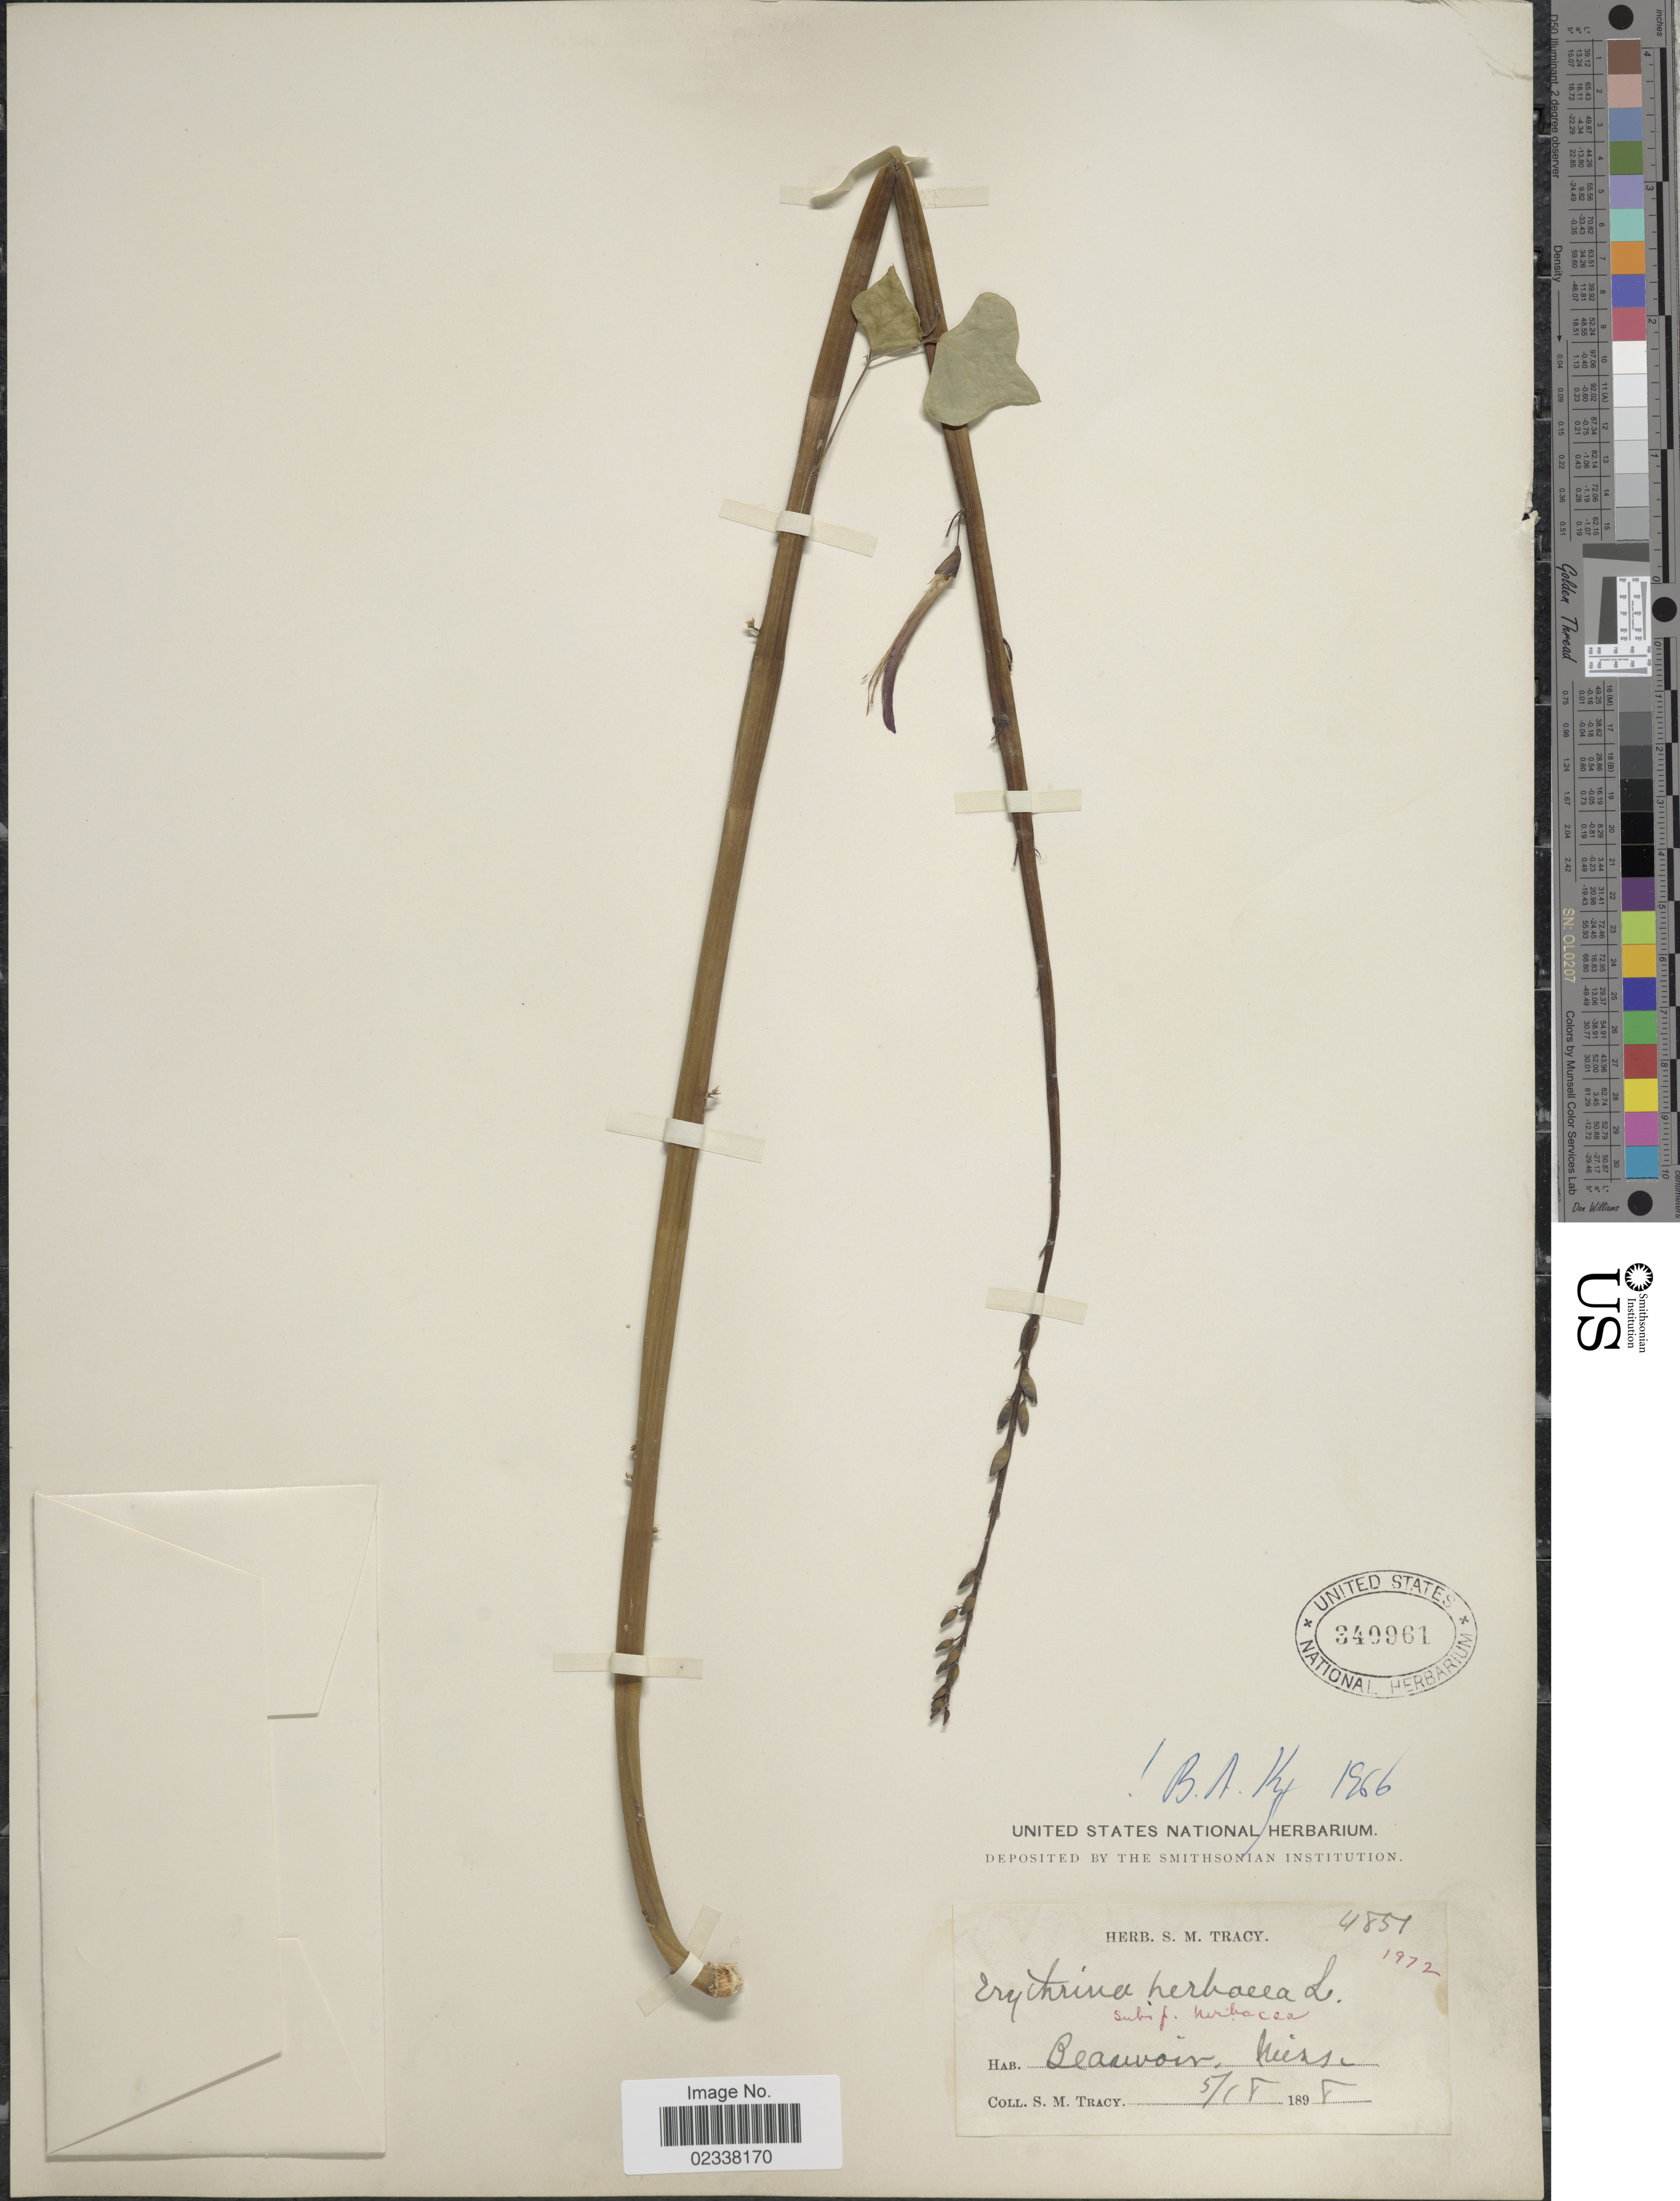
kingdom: Plantae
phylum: Tracheophyta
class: Magnoliopsida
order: Fabales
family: Fabaceae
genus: Erythrina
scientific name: Erythrina herbacea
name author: L.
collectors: S. M. Tracy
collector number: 4851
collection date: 1898-05-18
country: United States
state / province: Mississippi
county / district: Harrison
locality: Beauvoir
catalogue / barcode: US 340961